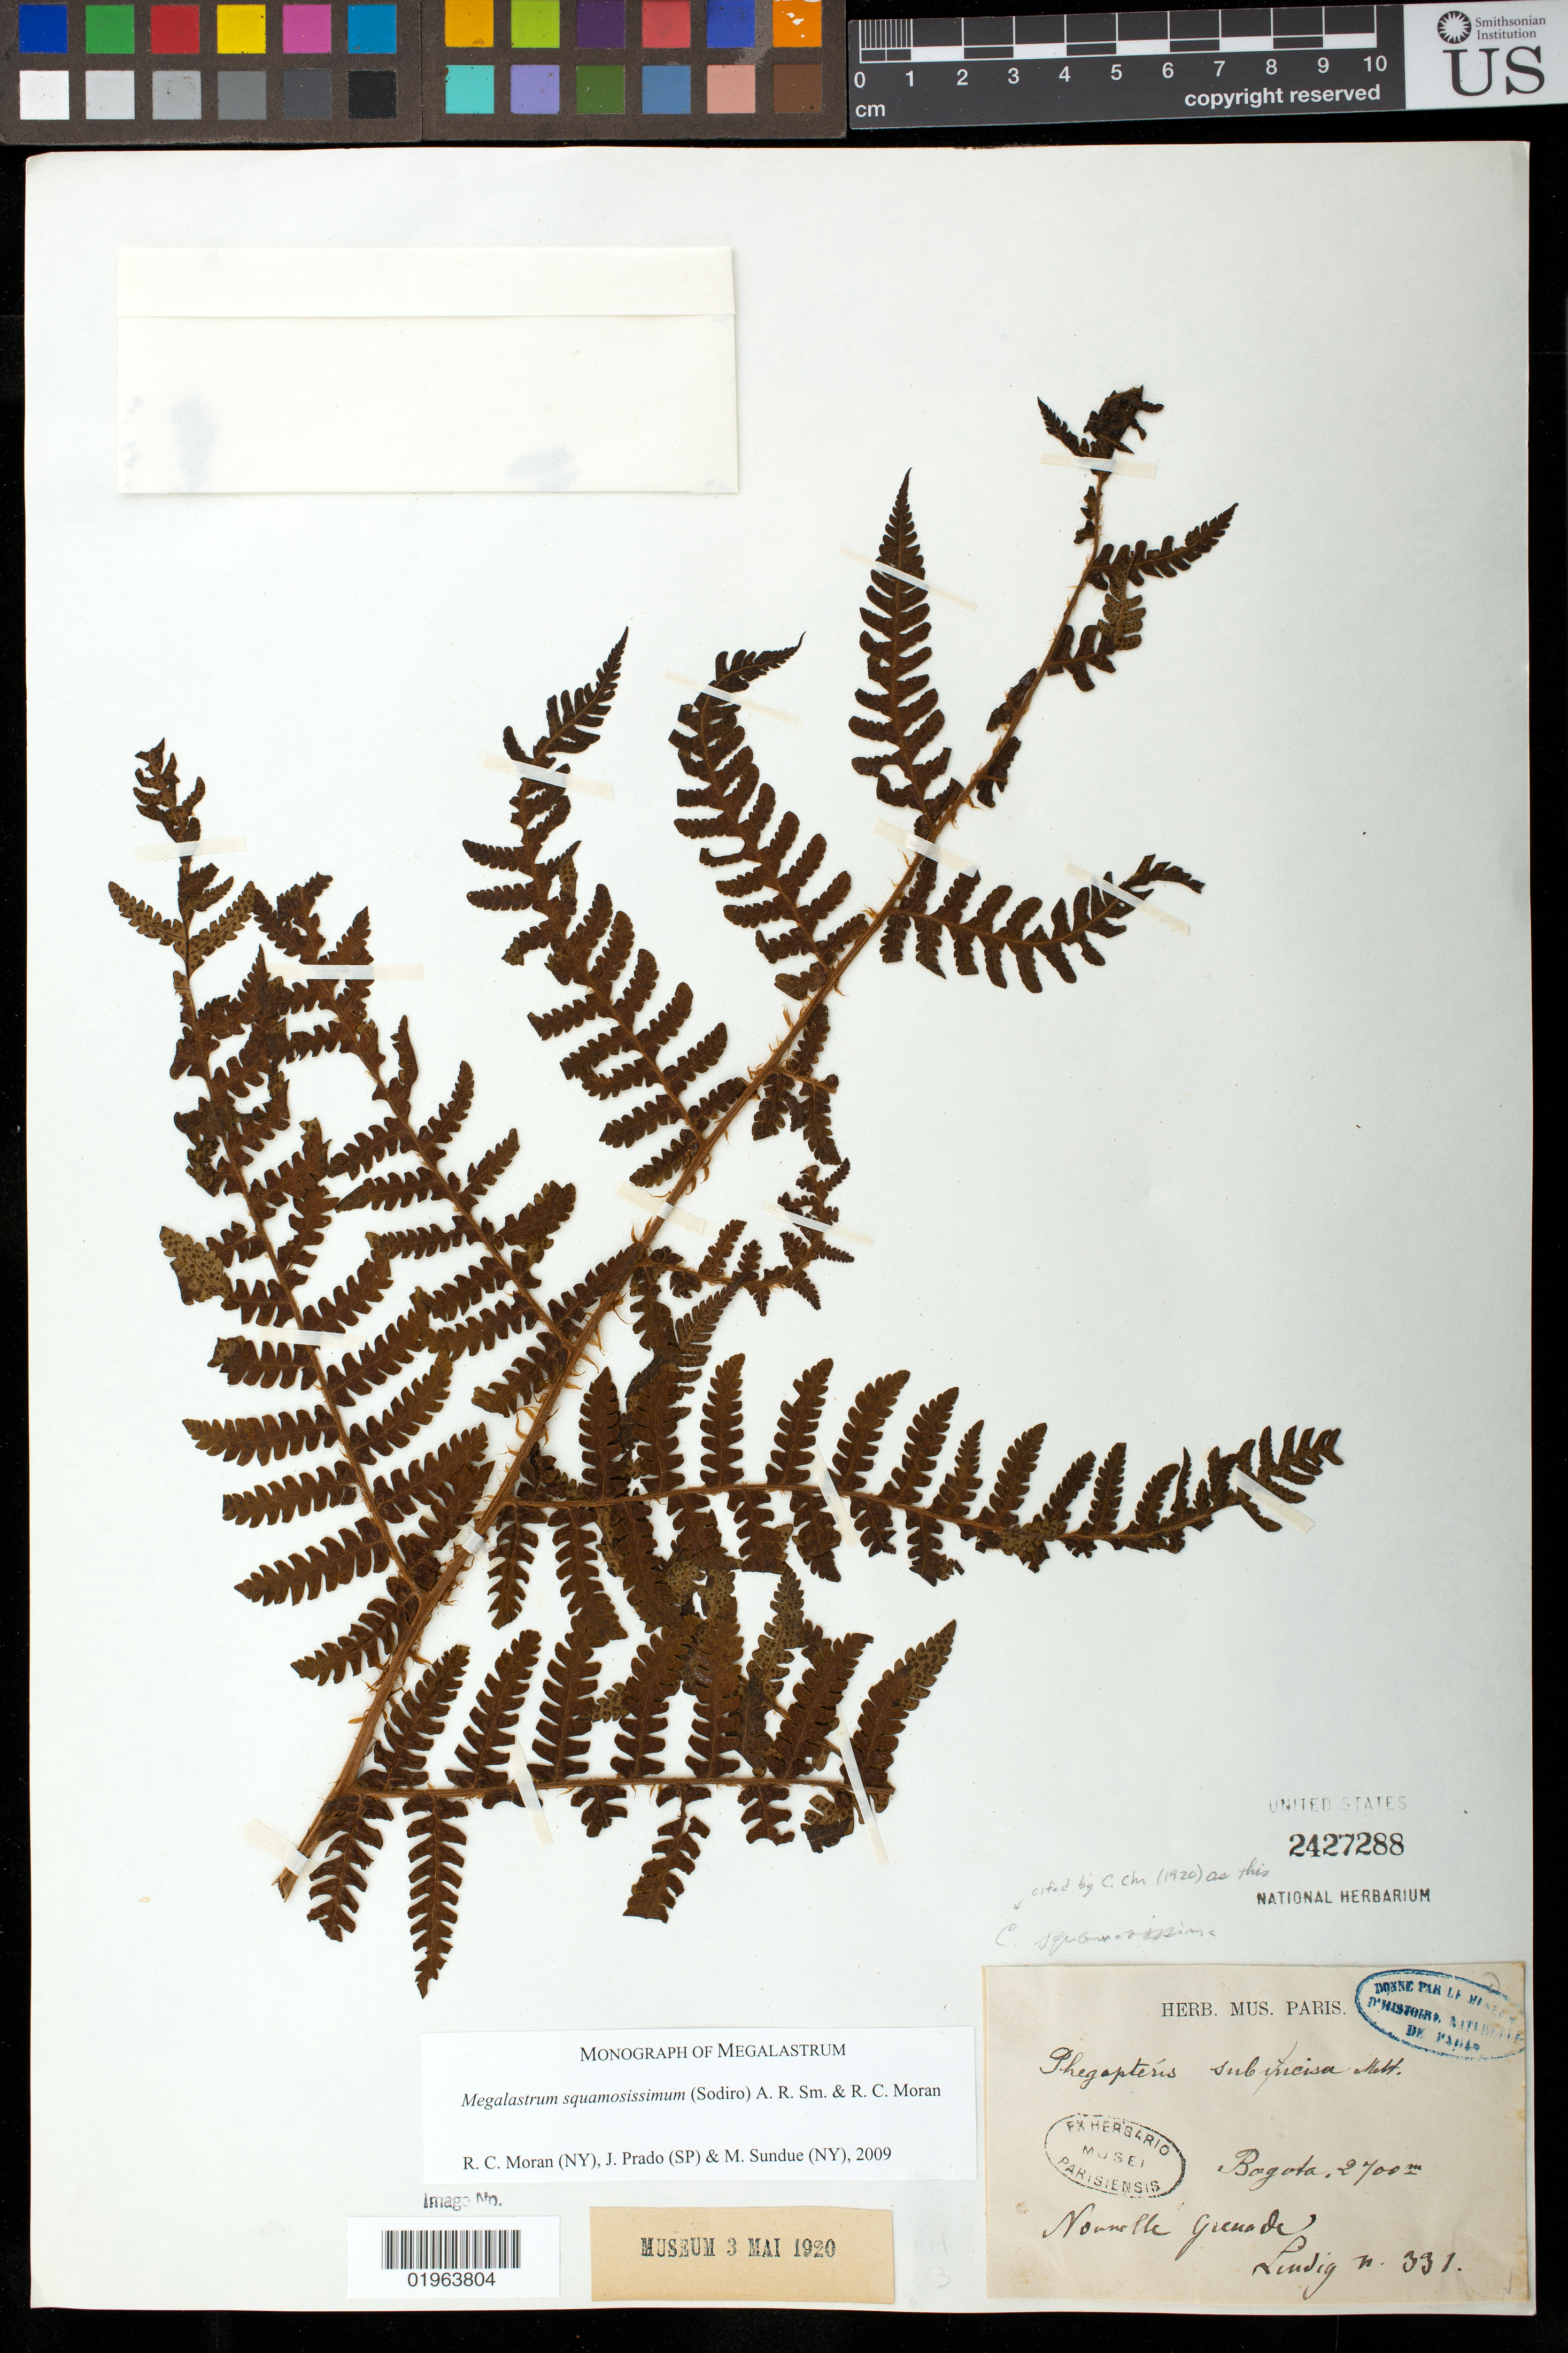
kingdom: Plantae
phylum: Tracheophyta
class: Polypodiopsida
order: Polypodiales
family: Dryopteridaceae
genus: Megalastrum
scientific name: Megalastrum squamosissimum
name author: (Sodiro) A.R. Sm. & R.C. Moran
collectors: -. Lindig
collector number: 391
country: Colombia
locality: Bogota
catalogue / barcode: US 2427288